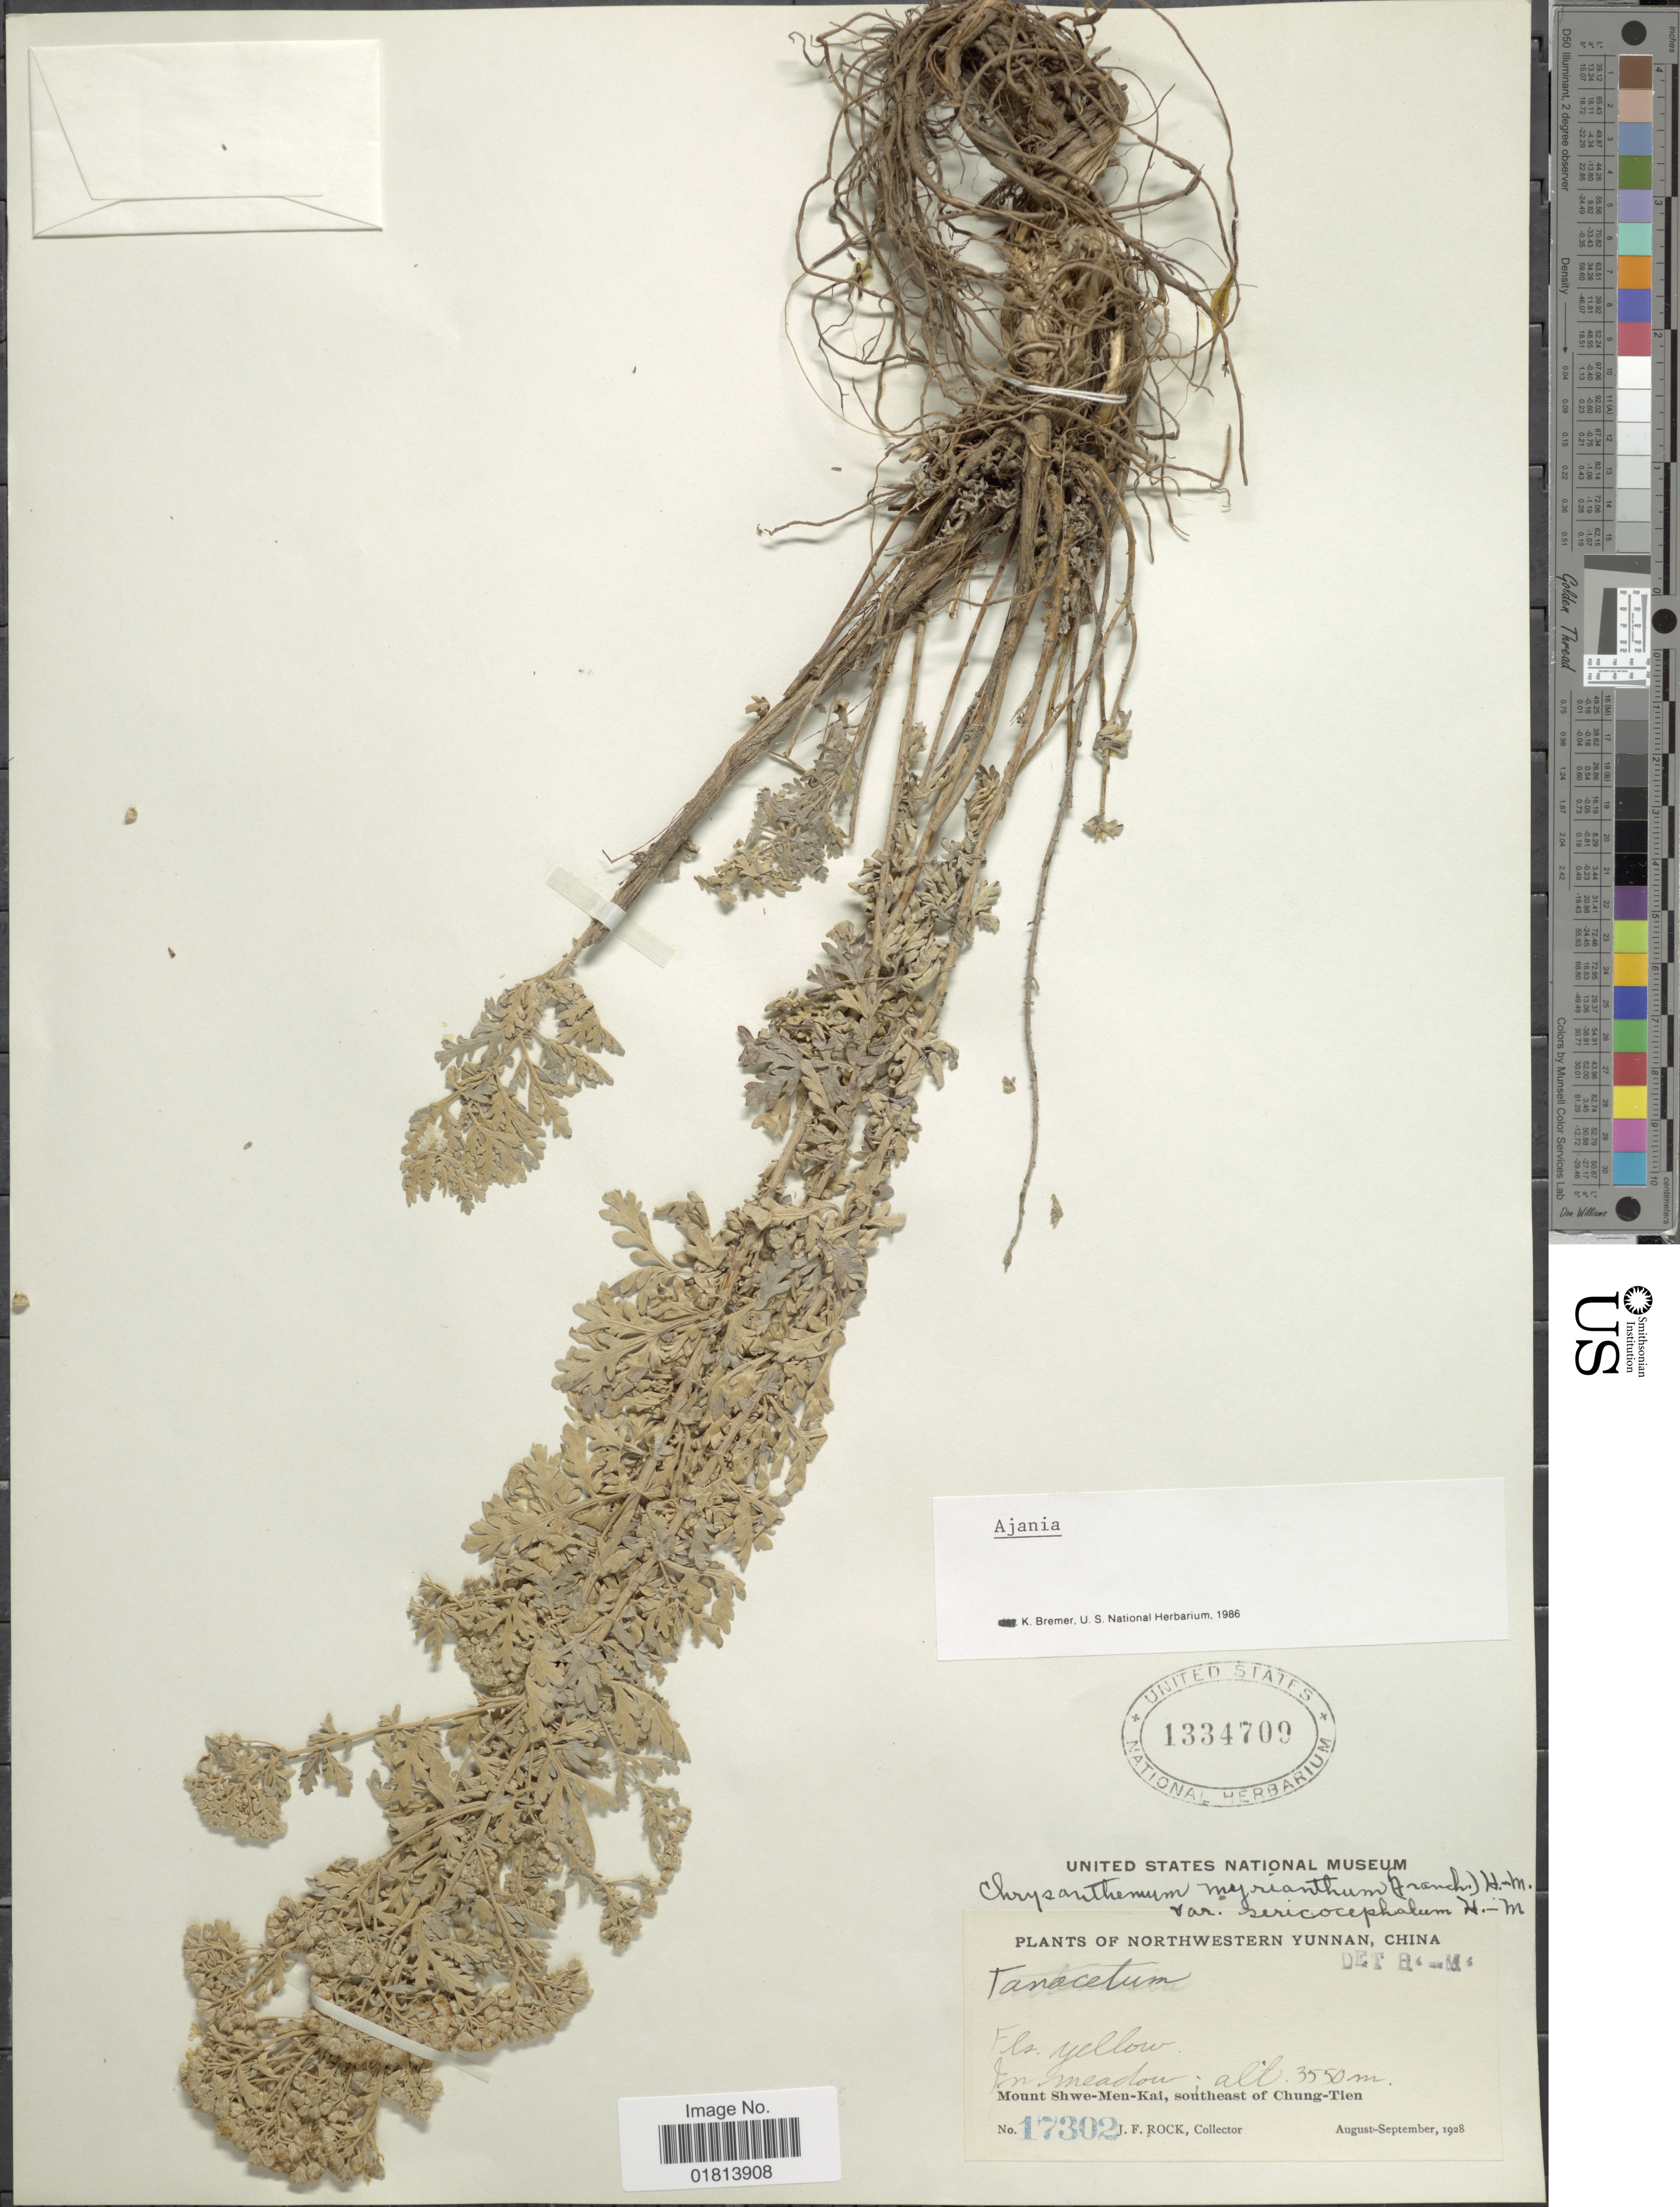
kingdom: Plantae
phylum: Tracheophyta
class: Magnoliopsida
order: Asterales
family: Asteraceae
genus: Ajania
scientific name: Ajania myriantha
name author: (Franch.) Ling ex C. Shih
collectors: J. Rock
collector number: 17302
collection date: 1928-08/1928-09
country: China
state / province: Yunnan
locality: Northwestern Yunnan, China, In meadow, Mount Shwe-Men-Kai, southeast of Chung-Tien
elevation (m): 3550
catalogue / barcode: US 1334709